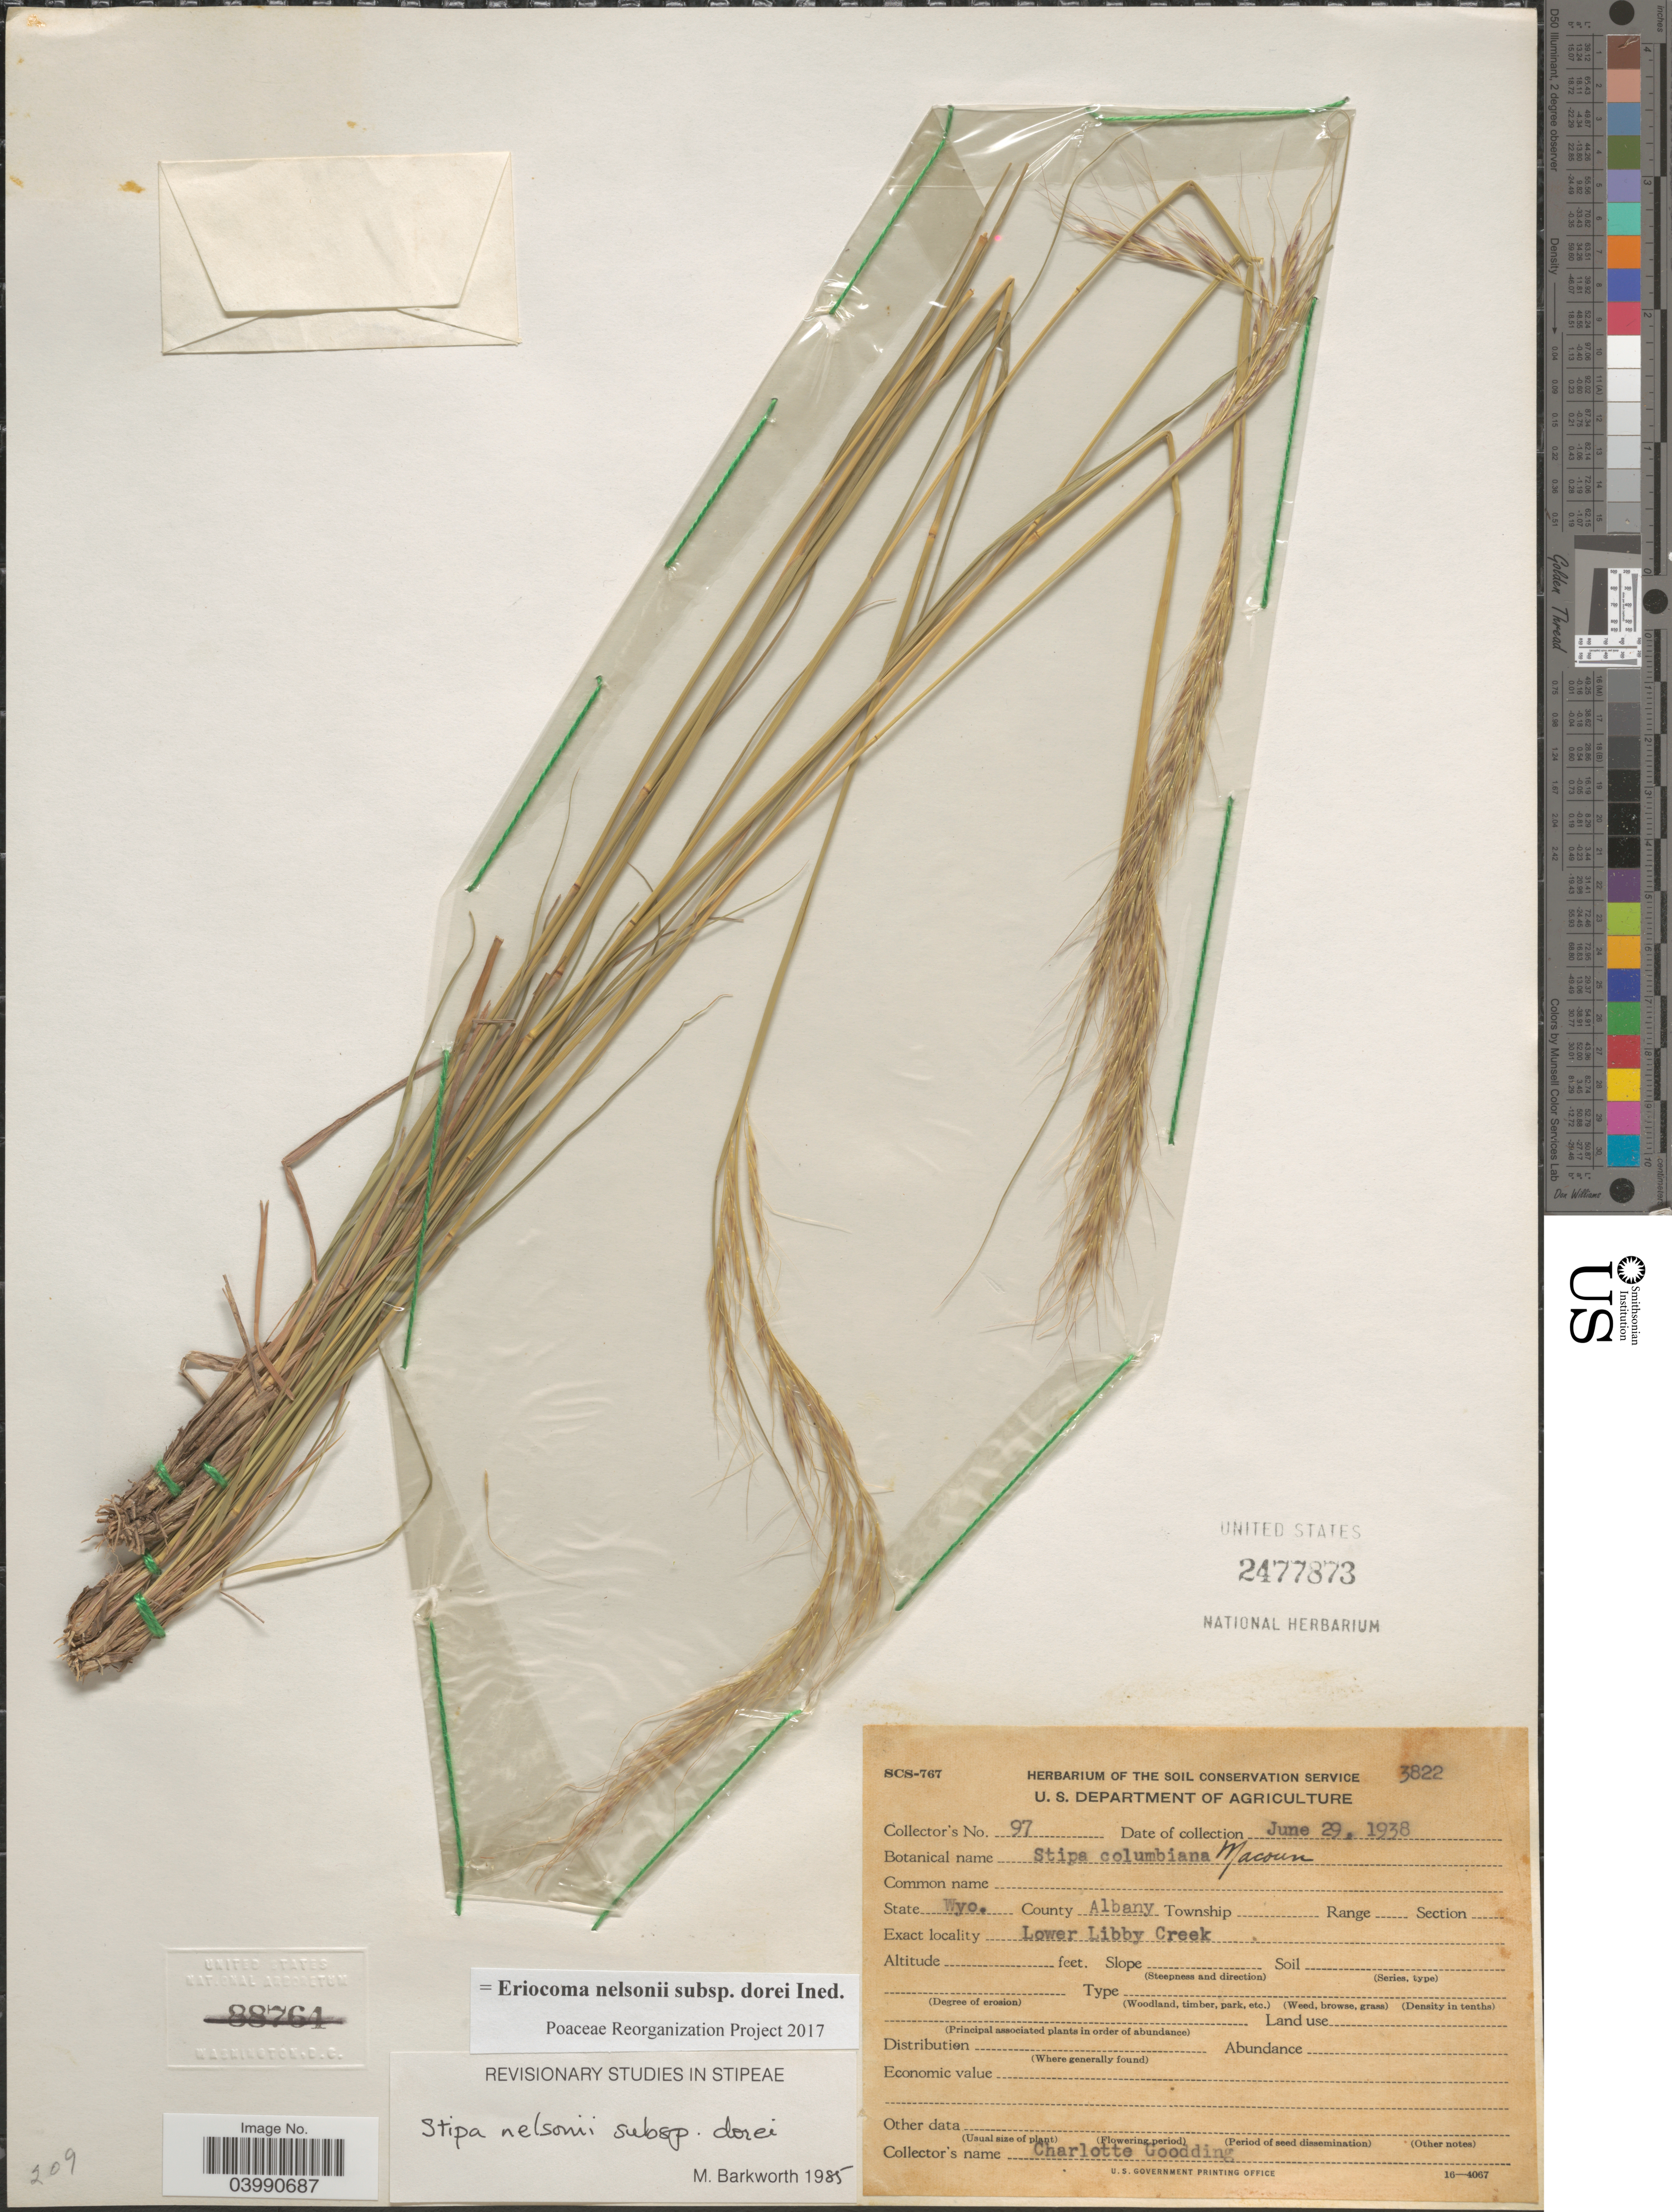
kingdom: Plantae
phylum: Tracheophyta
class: Liliopsida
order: Poales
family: Poaceae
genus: Eriocoma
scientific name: Eriocoma nelsonii subsp. dorei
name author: (Barkworth & J. Maze) Romasch.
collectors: C. Goodding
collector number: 97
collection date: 1938-06-29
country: United States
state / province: Wyoming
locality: County Albany. Lower Libby Creek.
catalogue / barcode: US 2477873